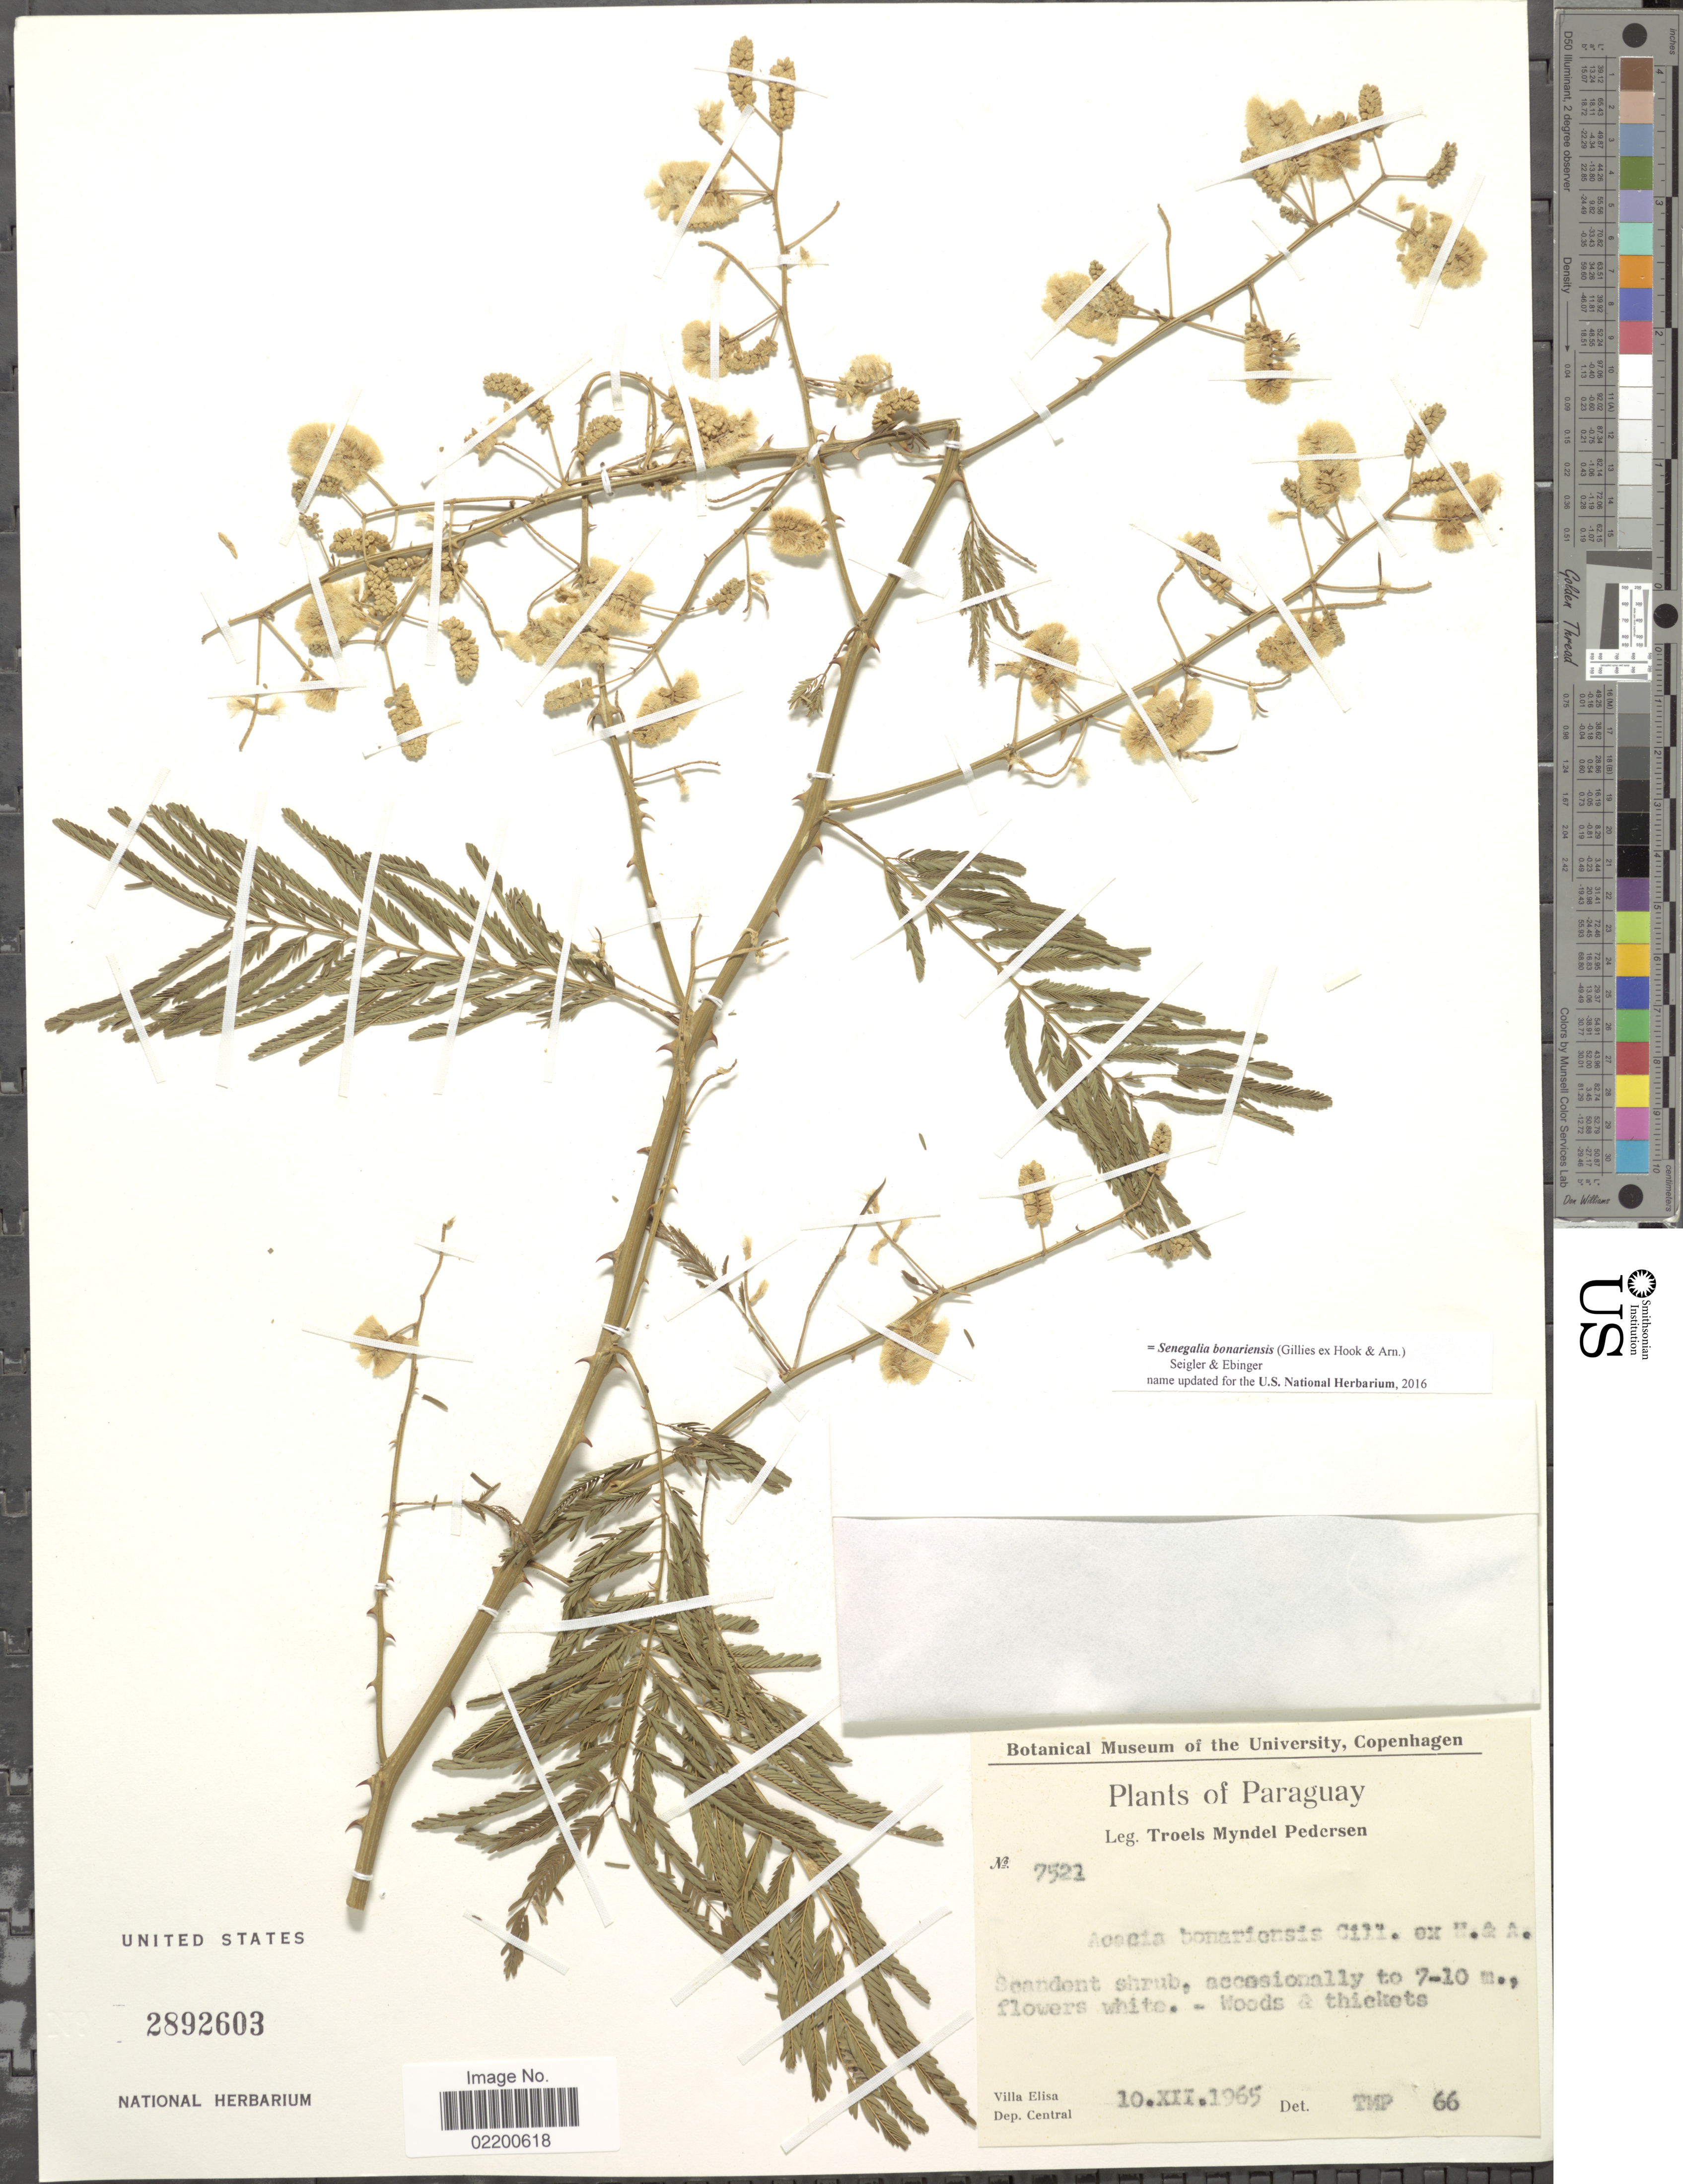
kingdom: Plantae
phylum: Tracheophyta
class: Magnoliopsida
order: Fabales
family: Fabaceae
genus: Senegalia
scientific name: Senegalia bonariensis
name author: (Gillies ex Hook. & Arn.) Seigler & Ebinger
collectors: T. Pederson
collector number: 7521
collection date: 1965-12-10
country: Paraguay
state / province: Central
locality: Villa Elisa, Dep. Central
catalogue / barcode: US 2892603